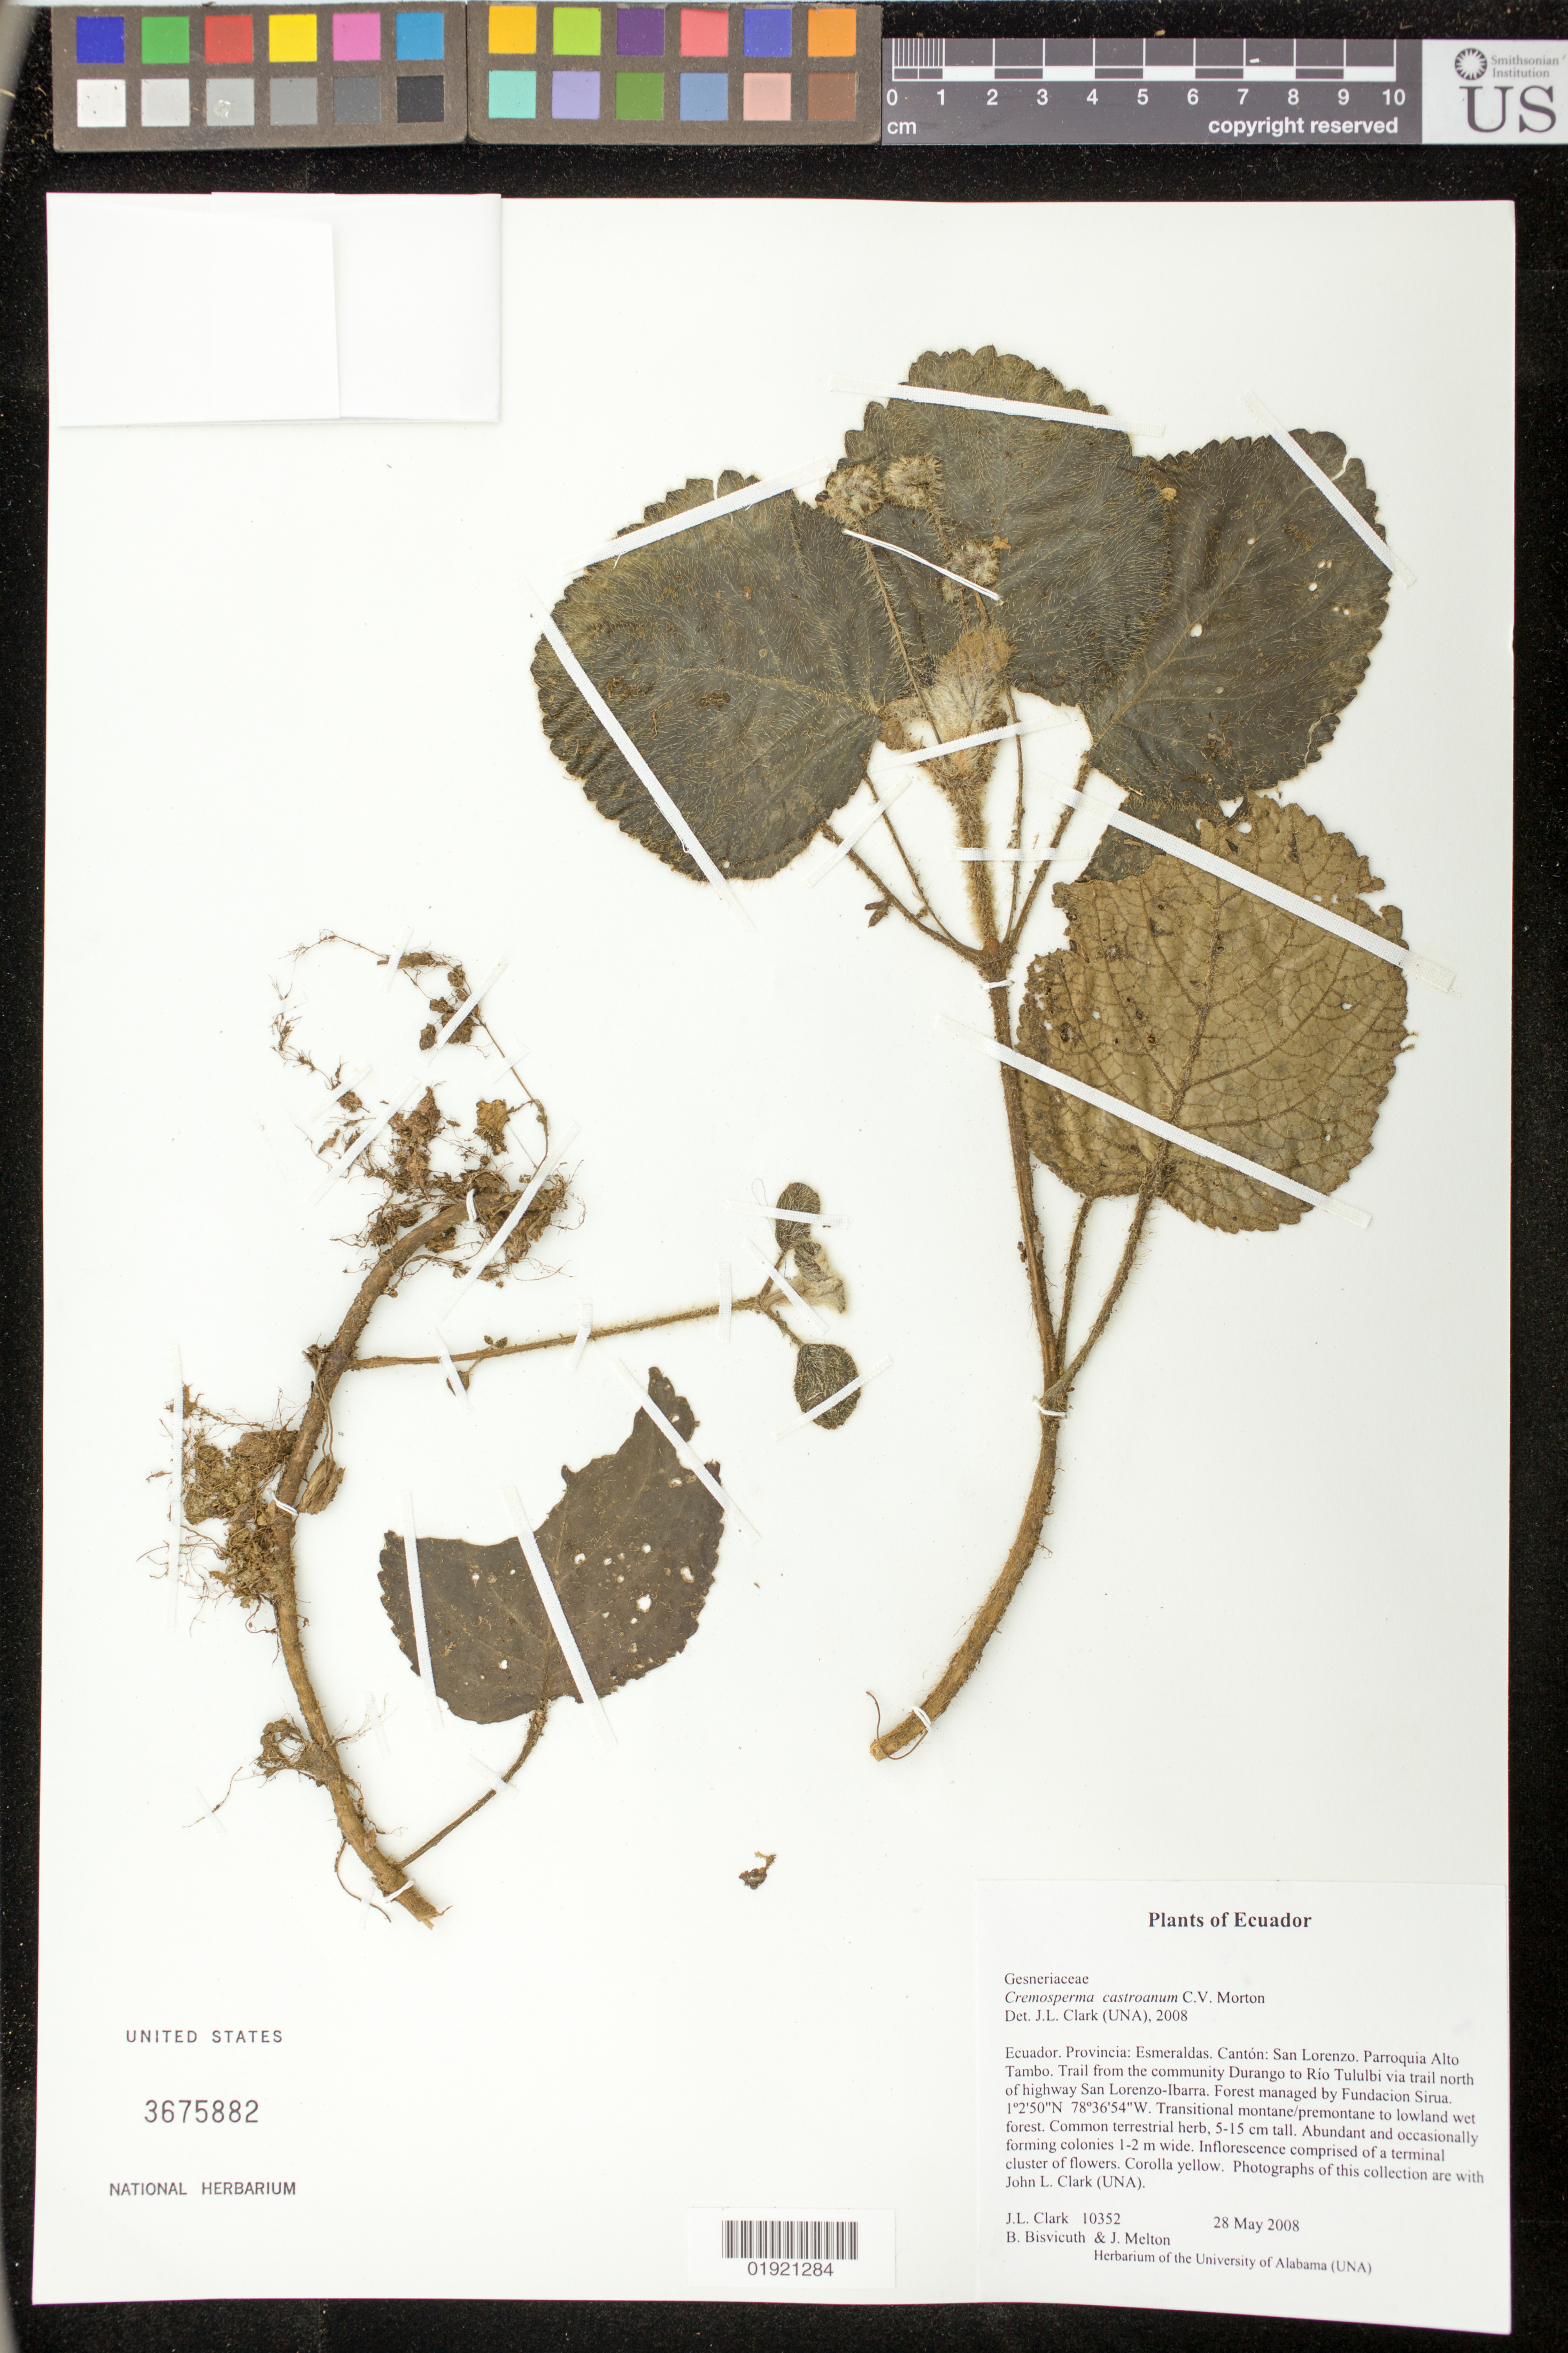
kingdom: Plantae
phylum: Tracheophyta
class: Magnoliopsida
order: Lamiales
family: Gesneriaceae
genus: Cremosperma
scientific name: Cremosperma castroanum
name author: C.V. Morton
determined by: Clark, J. L.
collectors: J. L. Clark, B. Bisvicuth & J. Melton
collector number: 10352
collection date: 2008-05-28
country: Ecuador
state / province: Esmeraldas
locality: Canton: San Lorenzo. Parroquia Alto Tambo. Trail from the community Durango to Rio Tululbi via trail north of highway San Lorenzo-Ibarra. Forest managed by Fundacion Sirua.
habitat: Transitional montane/premontane to lowland wet forest.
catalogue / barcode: US 3675882